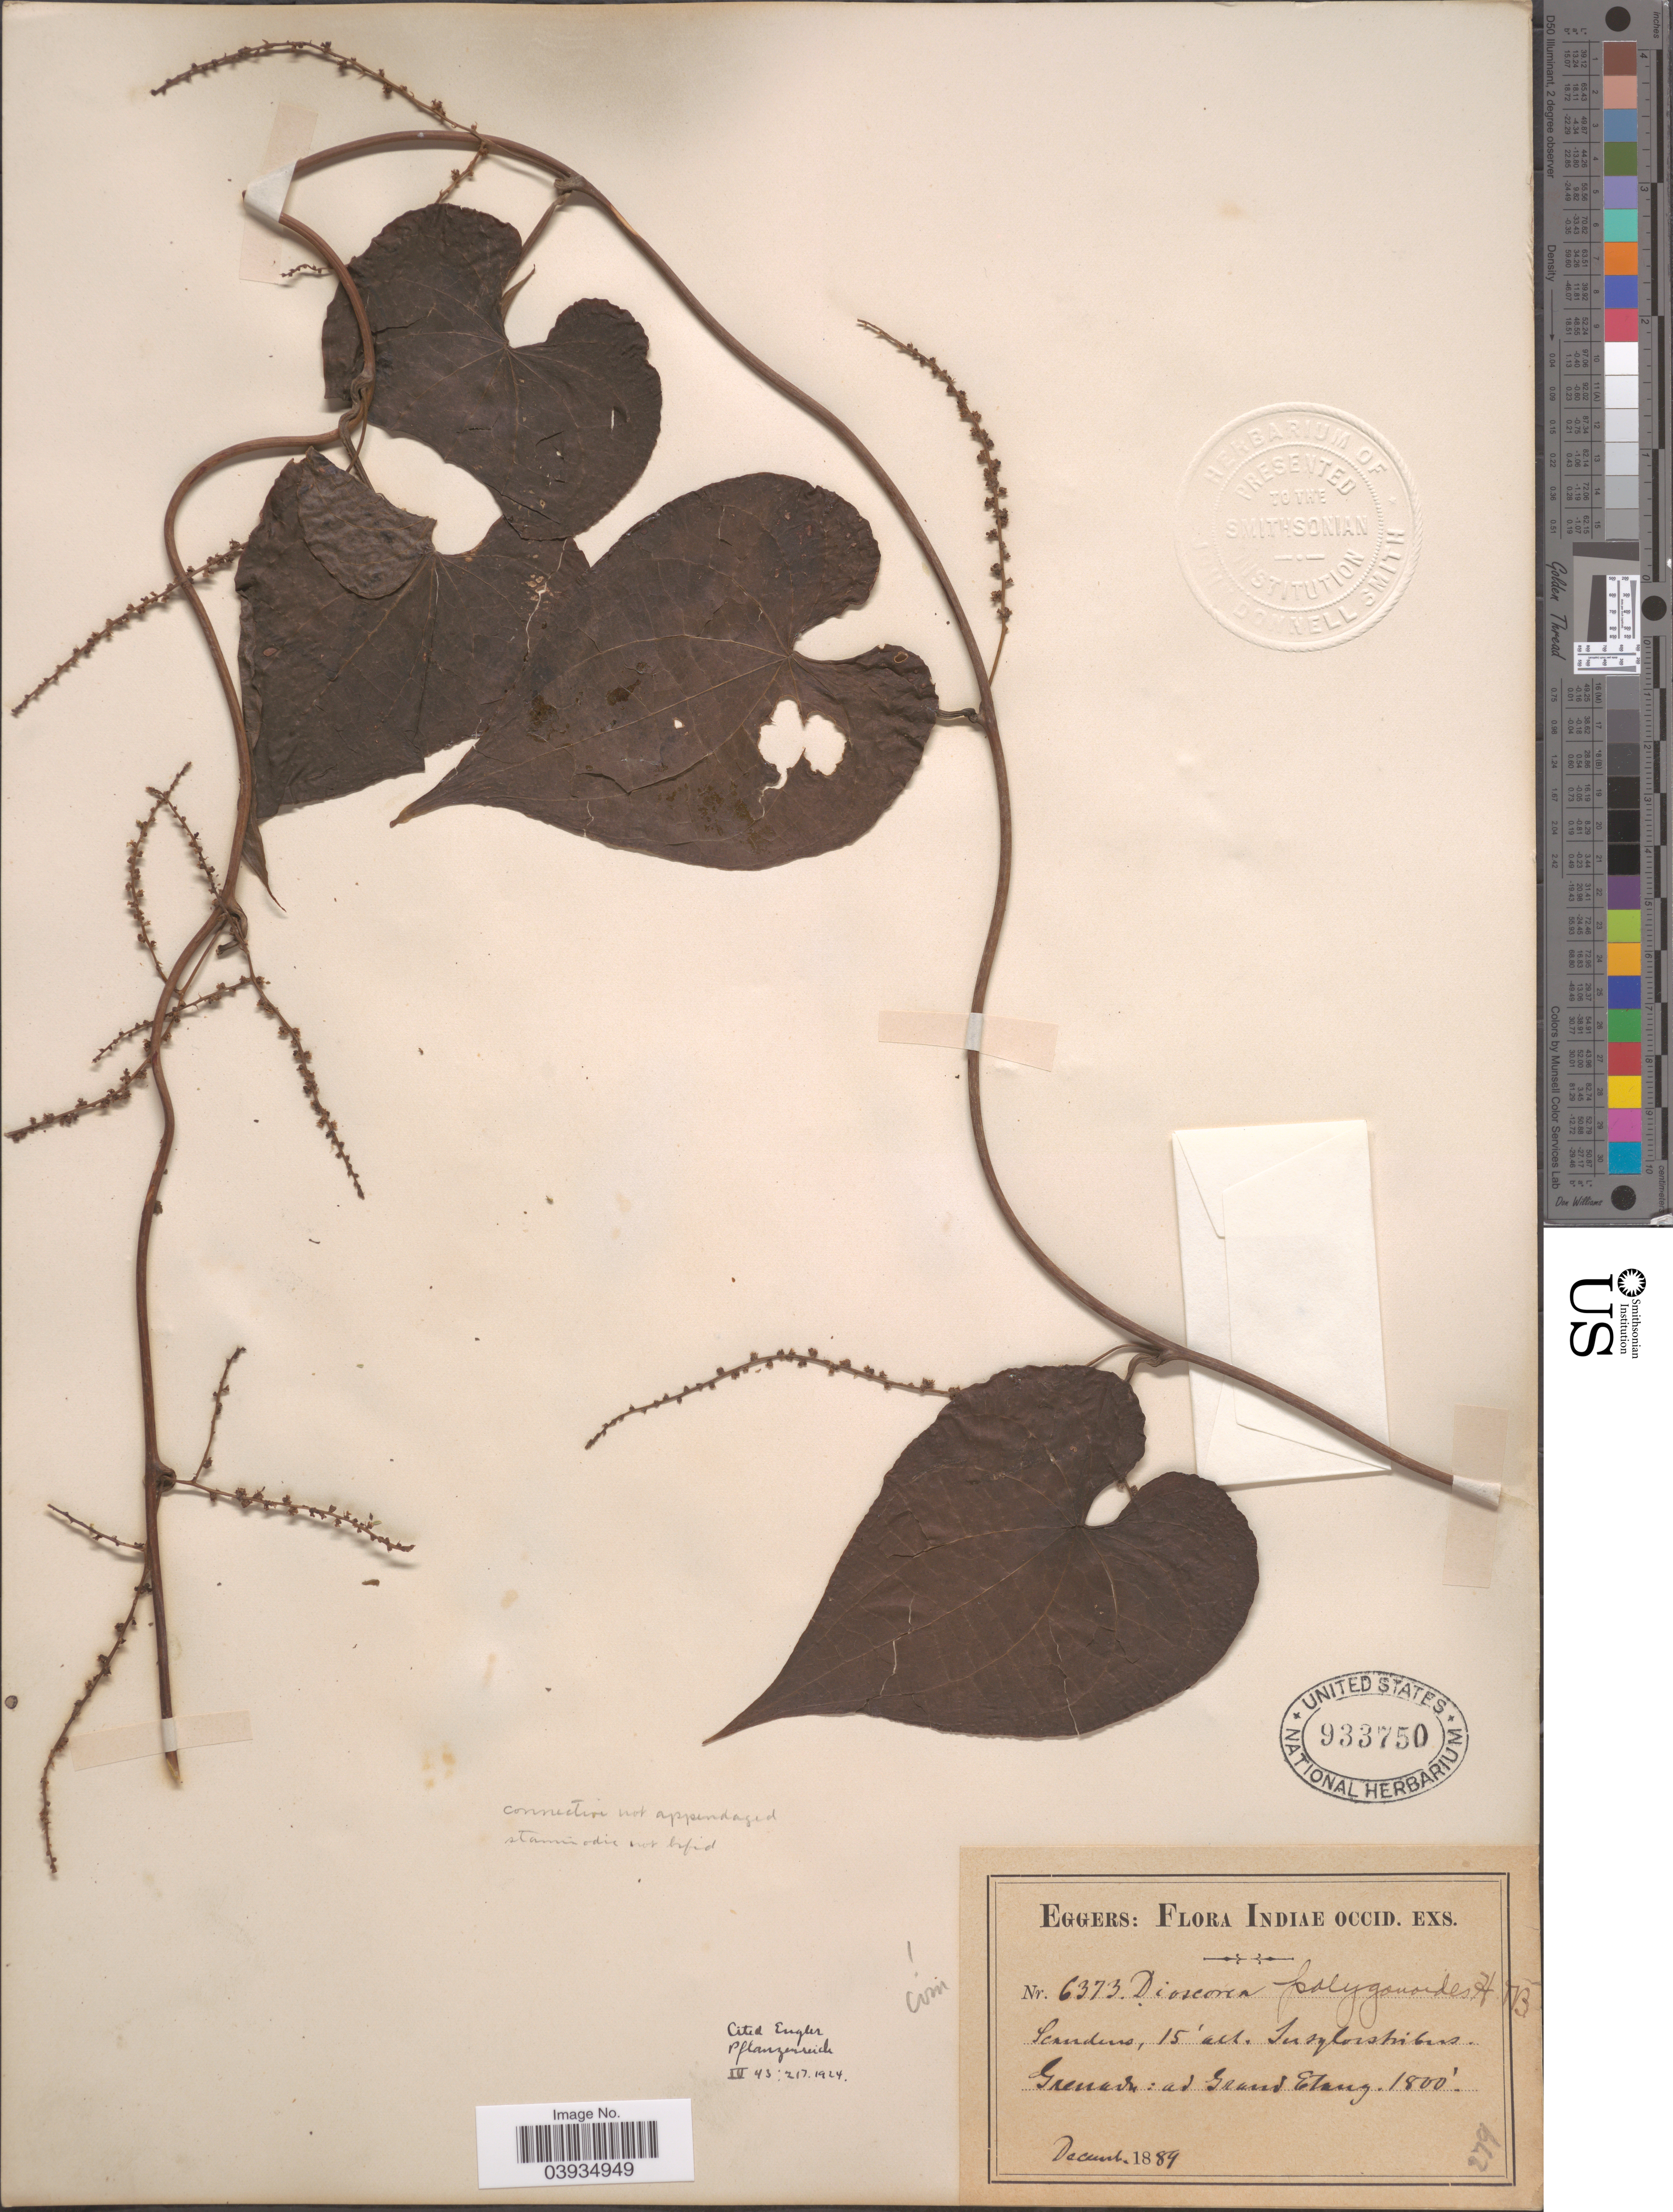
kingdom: Plantae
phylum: Tracheophyta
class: Liliopsida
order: Dioscoreales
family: Dioscoreaceae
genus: Dioscorea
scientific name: Dioscorea polygonoides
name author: Humb. & Bonpl. ex Willd.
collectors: -. Eggers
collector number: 6373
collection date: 1889-12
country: Grenada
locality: Indiae occid. Ad Grand Etang.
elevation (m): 549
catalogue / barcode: US 933750